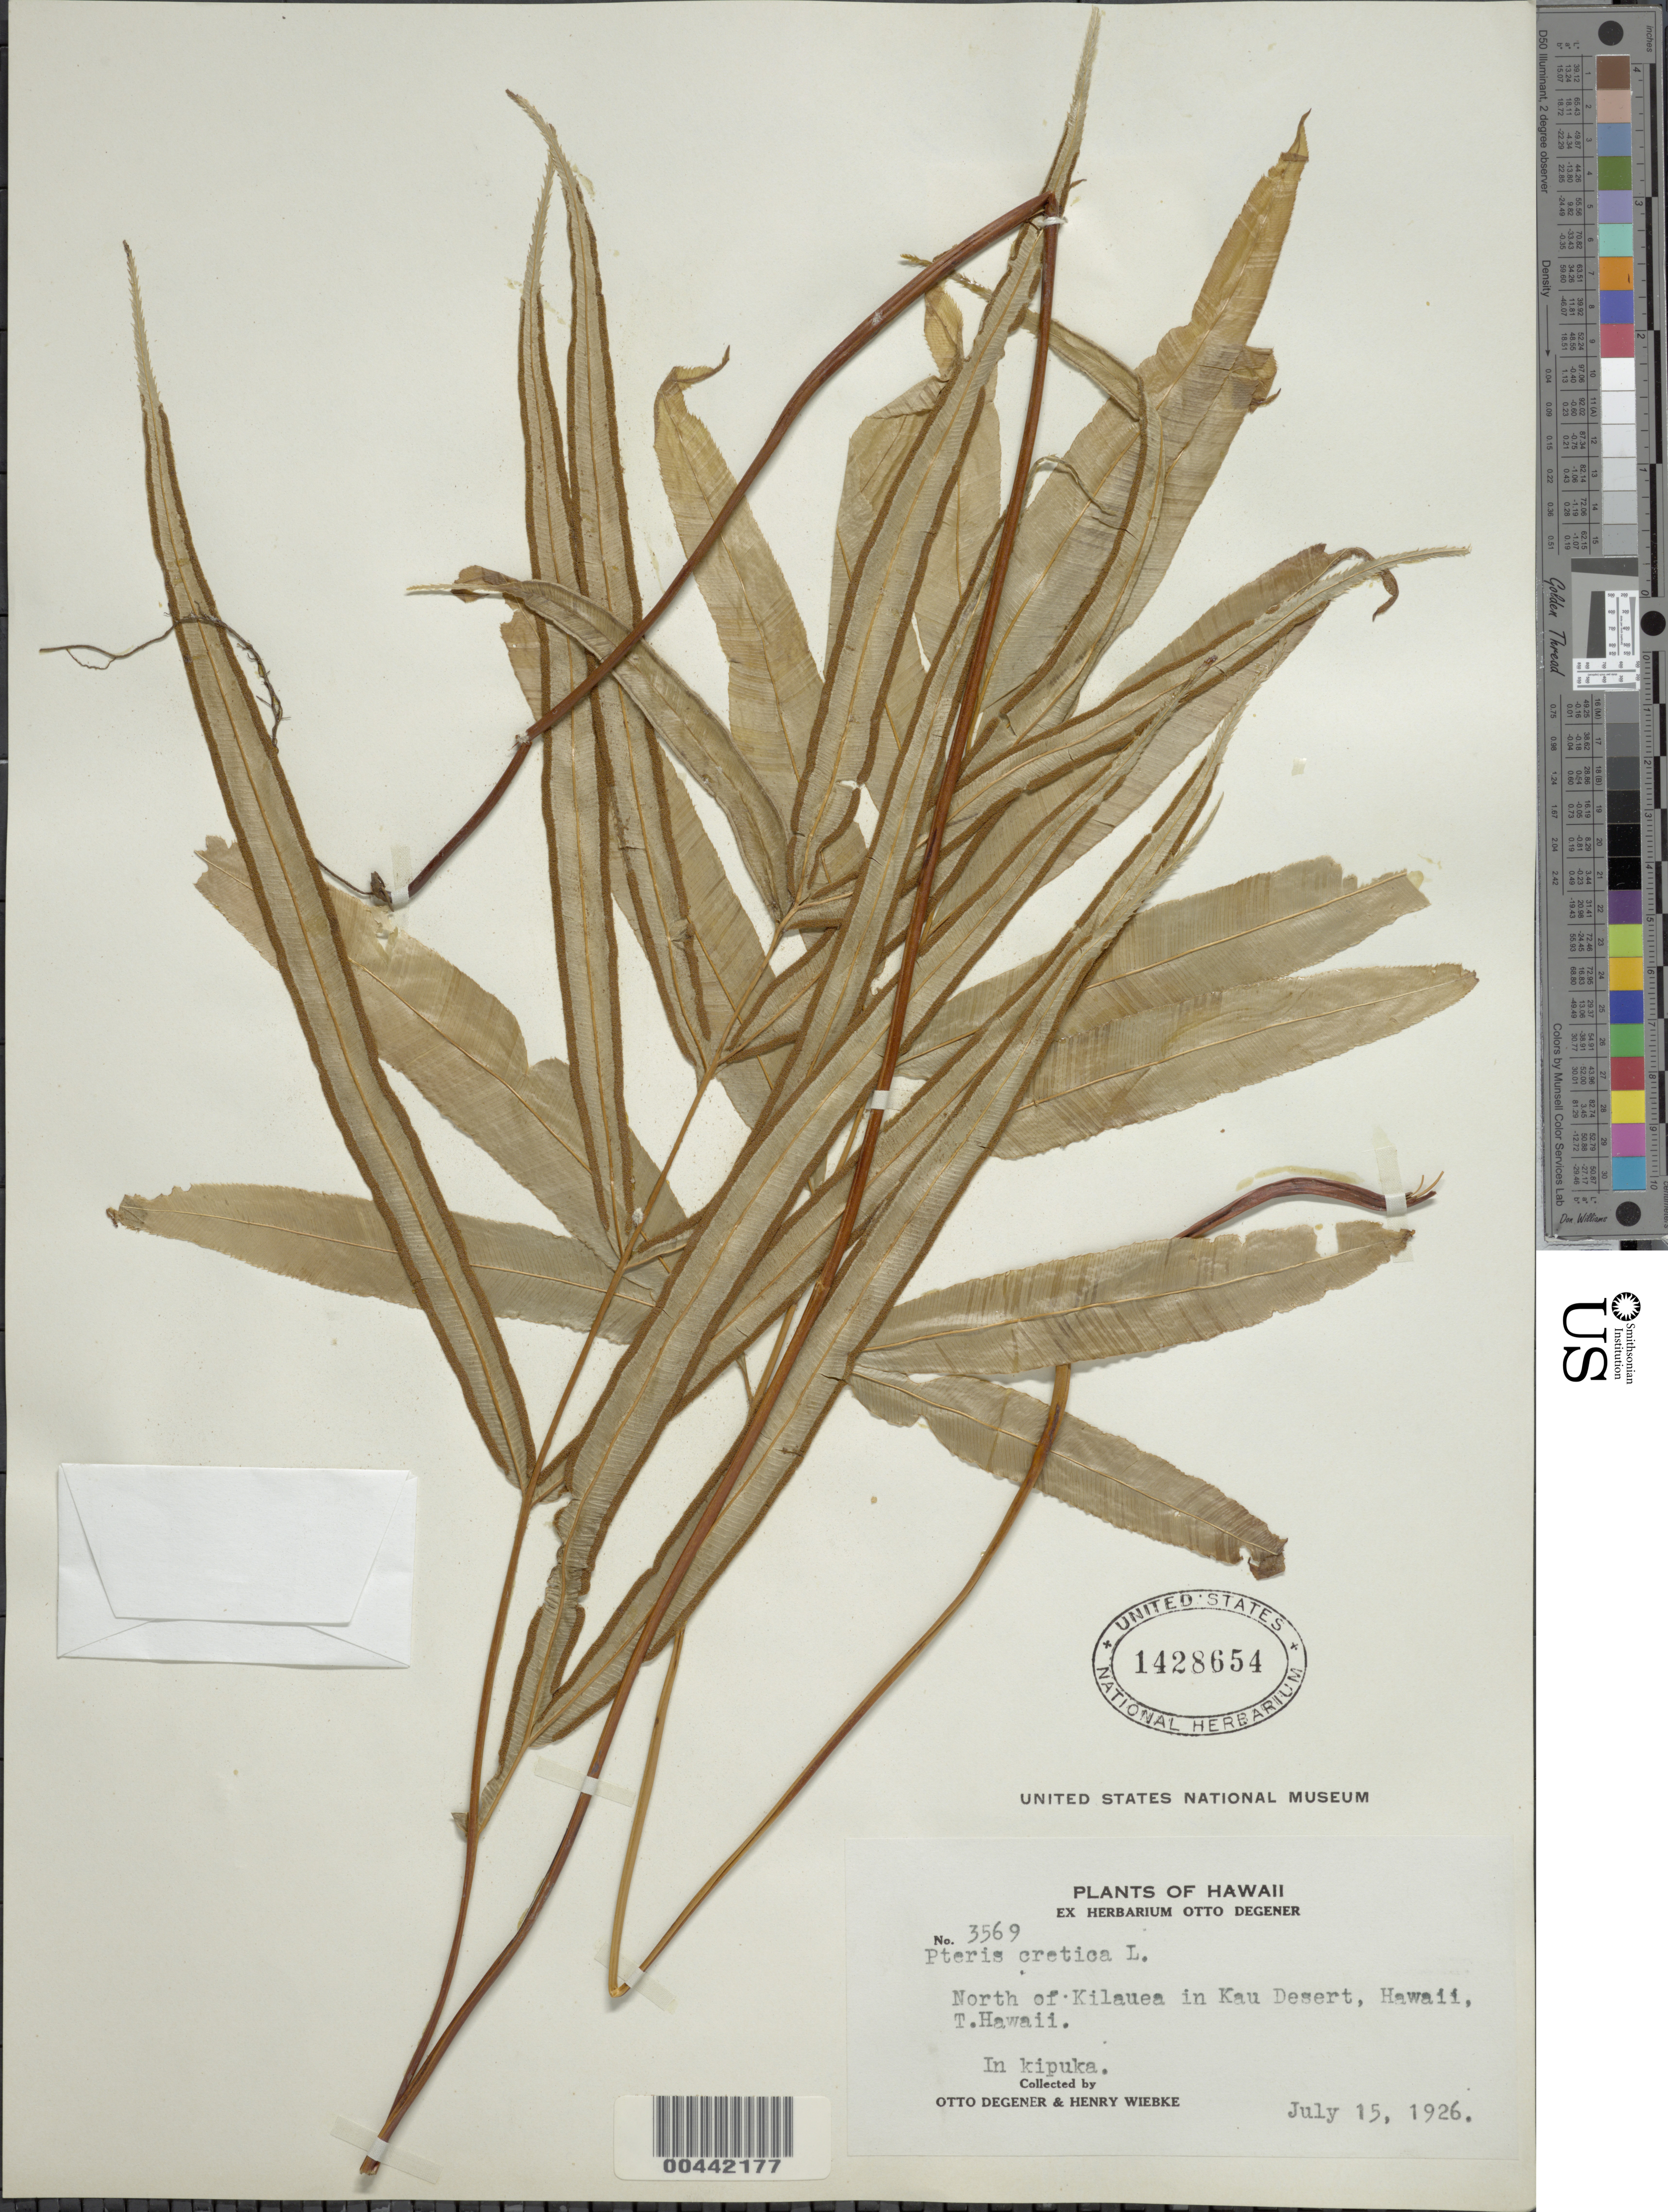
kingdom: Plantae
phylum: Tracheophyta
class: Polypodiopsida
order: Polypodiales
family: Pteridaceae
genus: Pteris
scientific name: Pteris cretica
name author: L.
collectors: O. Degener & H. Wiebke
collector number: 3569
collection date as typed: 15 Jul 1926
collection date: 1926-07-15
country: United States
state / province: Hawaii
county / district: Hawaii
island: Hawaii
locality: N of Kilauea in Kau Desert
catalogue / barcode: US 1428654